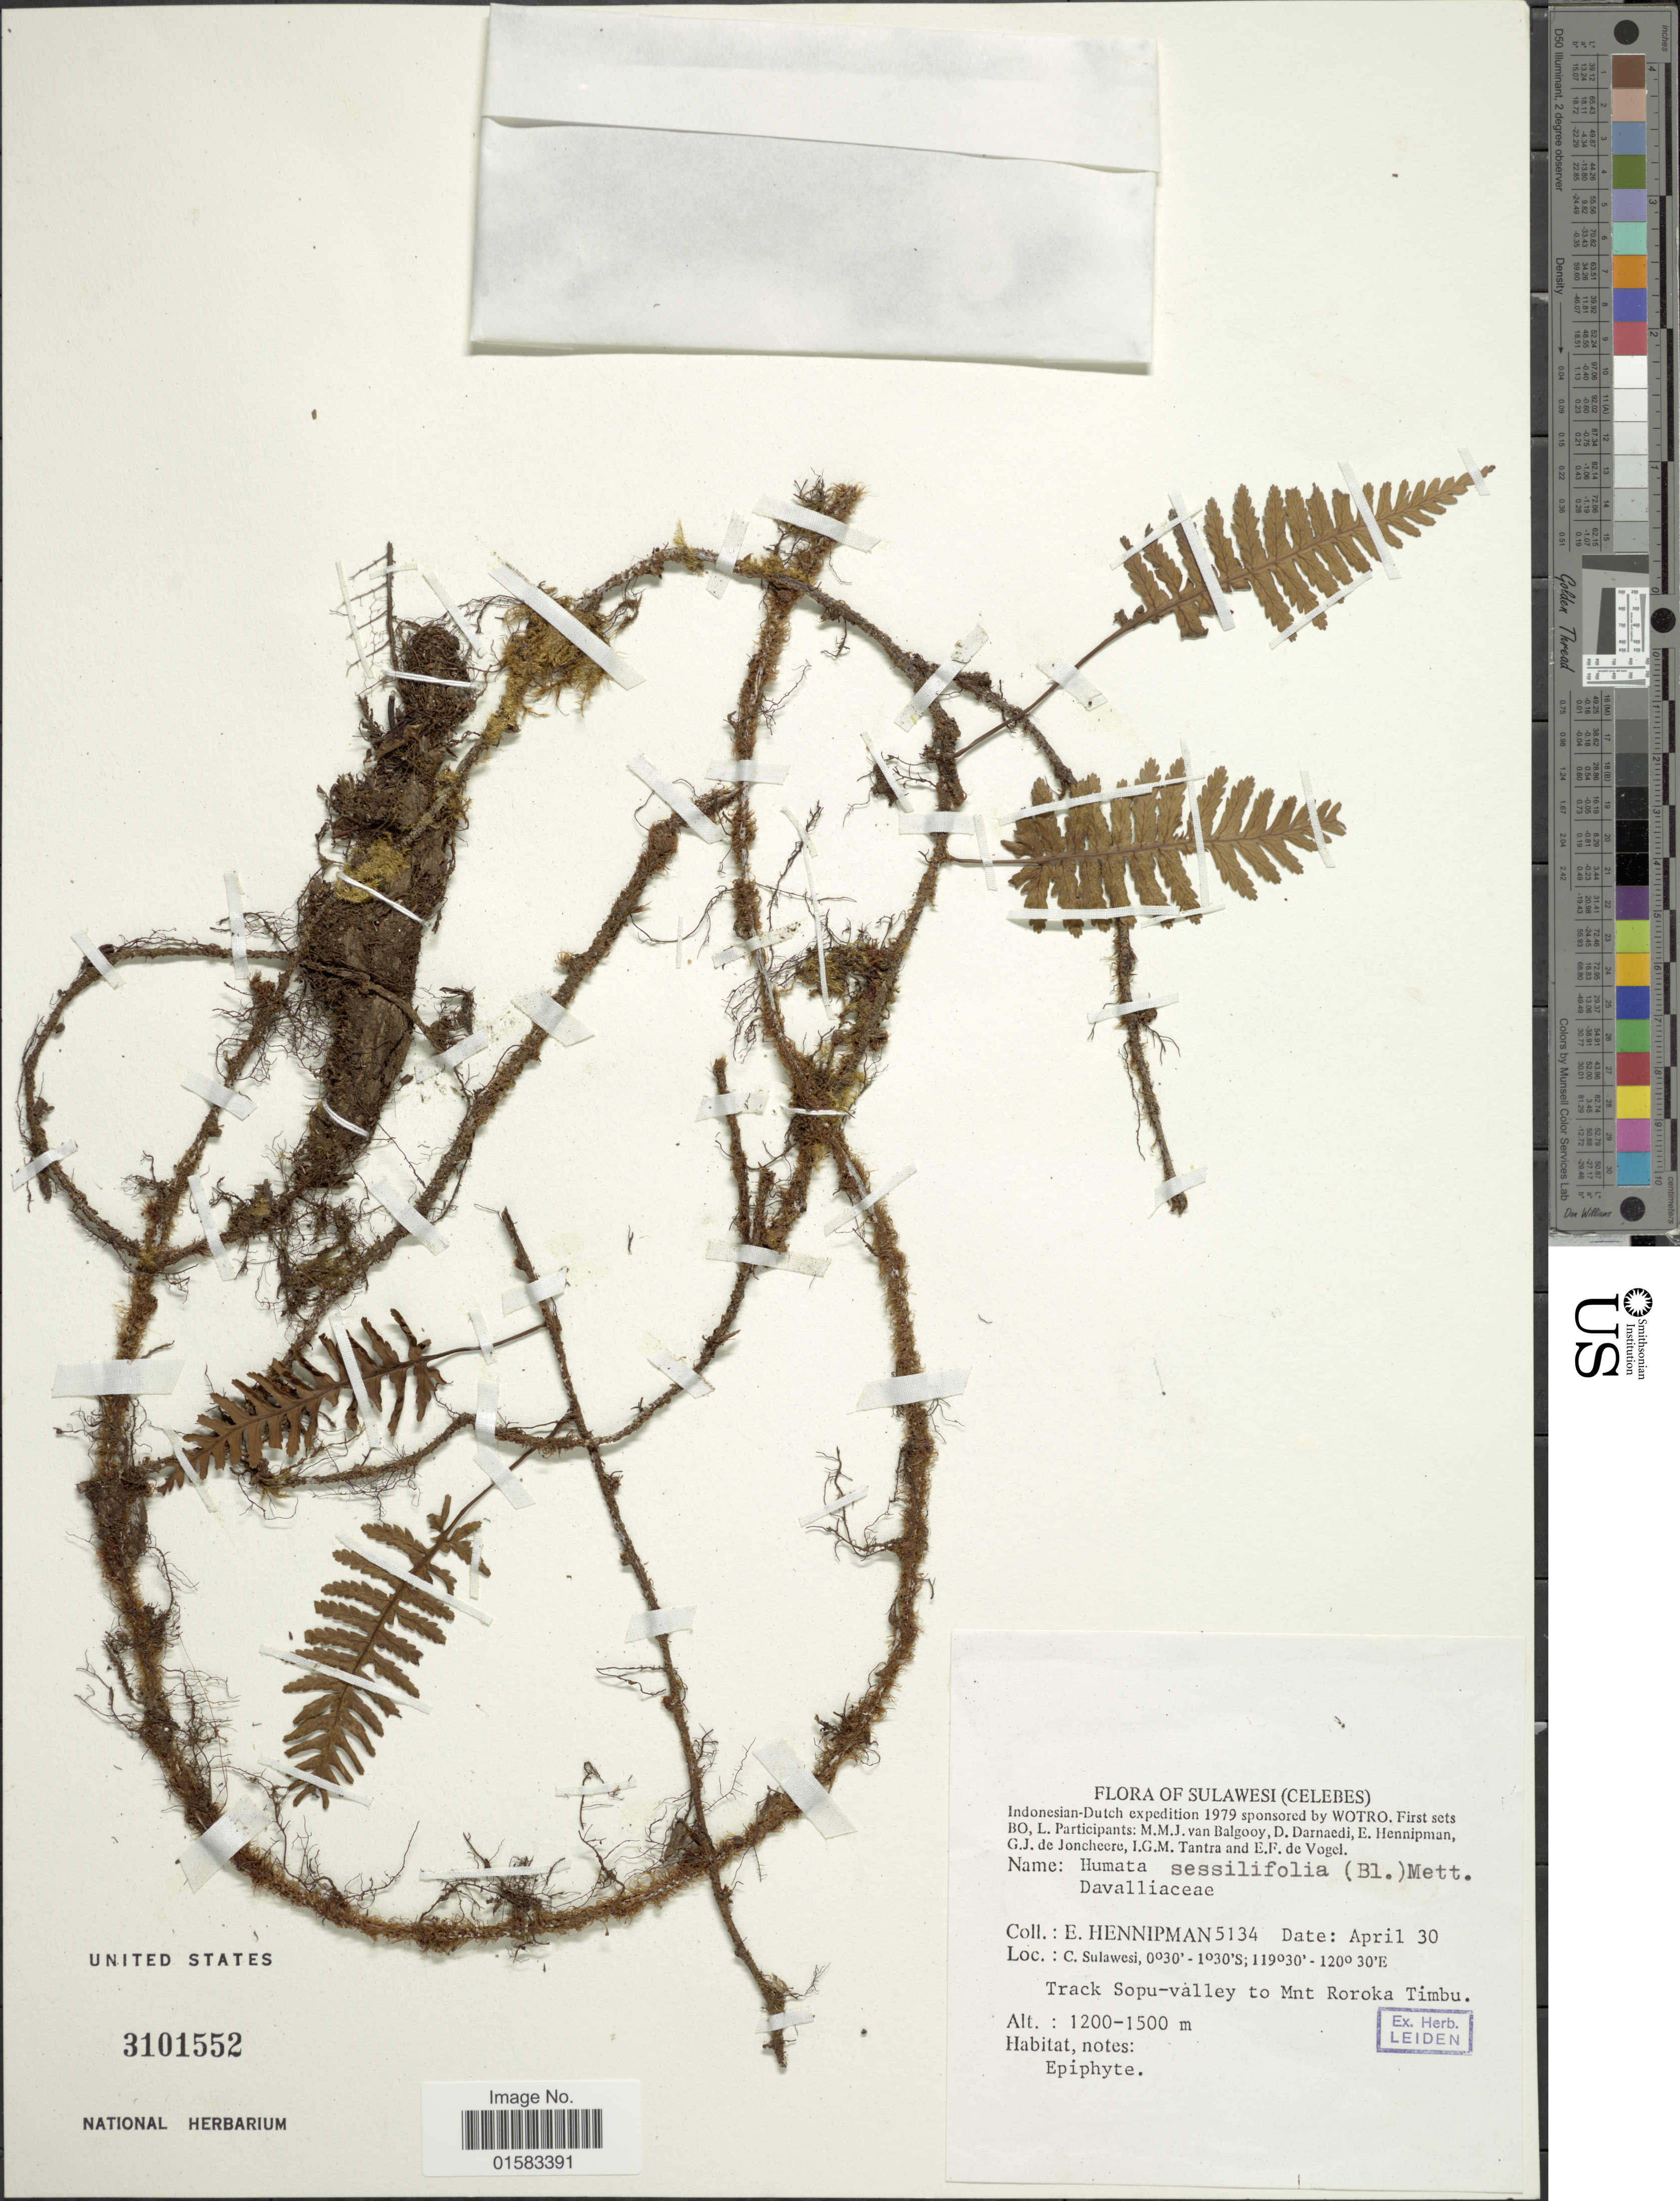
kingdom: Plantae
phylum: Tracheophyta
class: Polypodiopsida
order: Polypodiales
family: Davalliaceae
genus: Davallia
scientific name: Davallia sessilifolia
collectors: E. Hennipman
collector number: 5134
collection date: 1979-04-30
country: Indonesia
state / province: Sulawesi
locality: Indonesian-Dutch Expediition, Celebes, C. Sulawesi, Track Sopu-valley to Mnt Roroka Timbu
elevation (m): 1200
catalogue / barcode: US 3101552